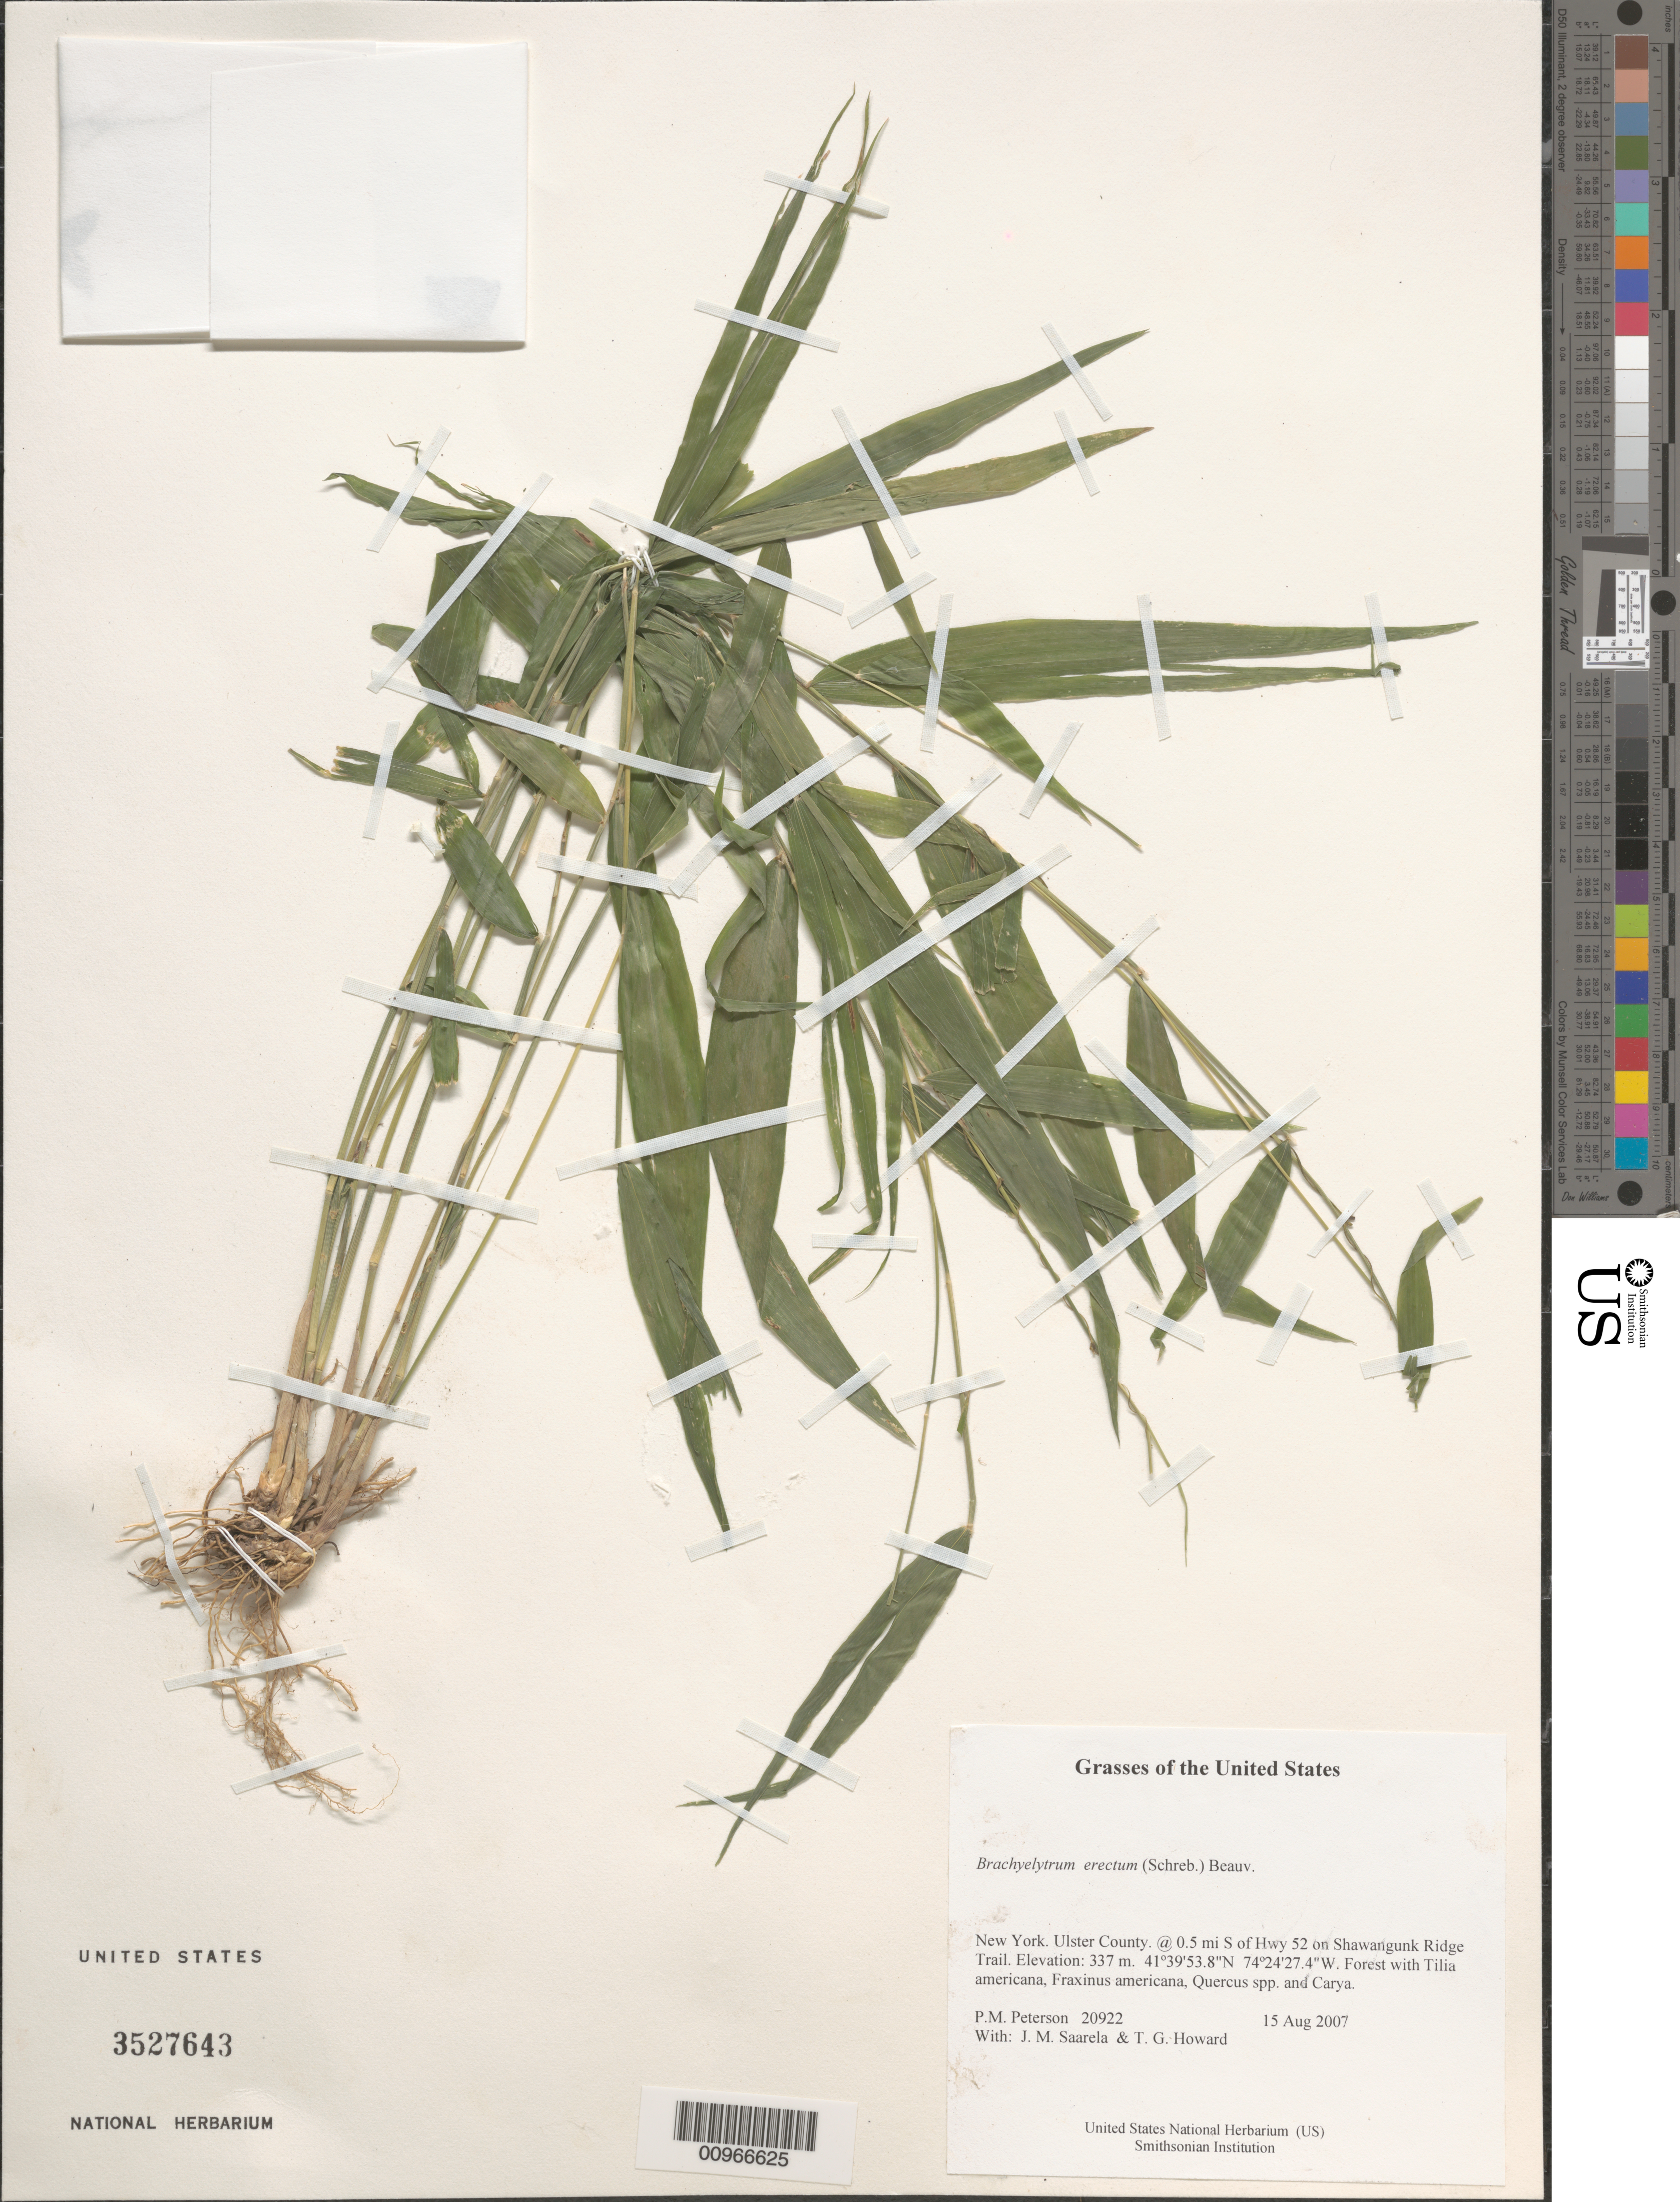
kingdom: Plantae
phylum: Tracheophyta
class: Liliopsida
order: Poales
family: Poaceae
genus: Brachyelytrum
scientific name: Brachyelytrum erectum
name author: (Schreb.) P. Beauv.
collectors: P. M. Peterson, J. Saarela & T. G. Howard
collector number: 20922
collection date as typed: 15 Aug 2007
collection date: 2007-08-15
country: United States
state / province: New York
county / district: Ulster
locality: @ 0.5 mi S of Hwy 52 on Shawangunk Ridge Trail.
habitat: Forest with Tilia americana, Fraxinus americana, Quercus spp. and Carya.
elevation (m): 337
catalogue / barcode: US 3527643